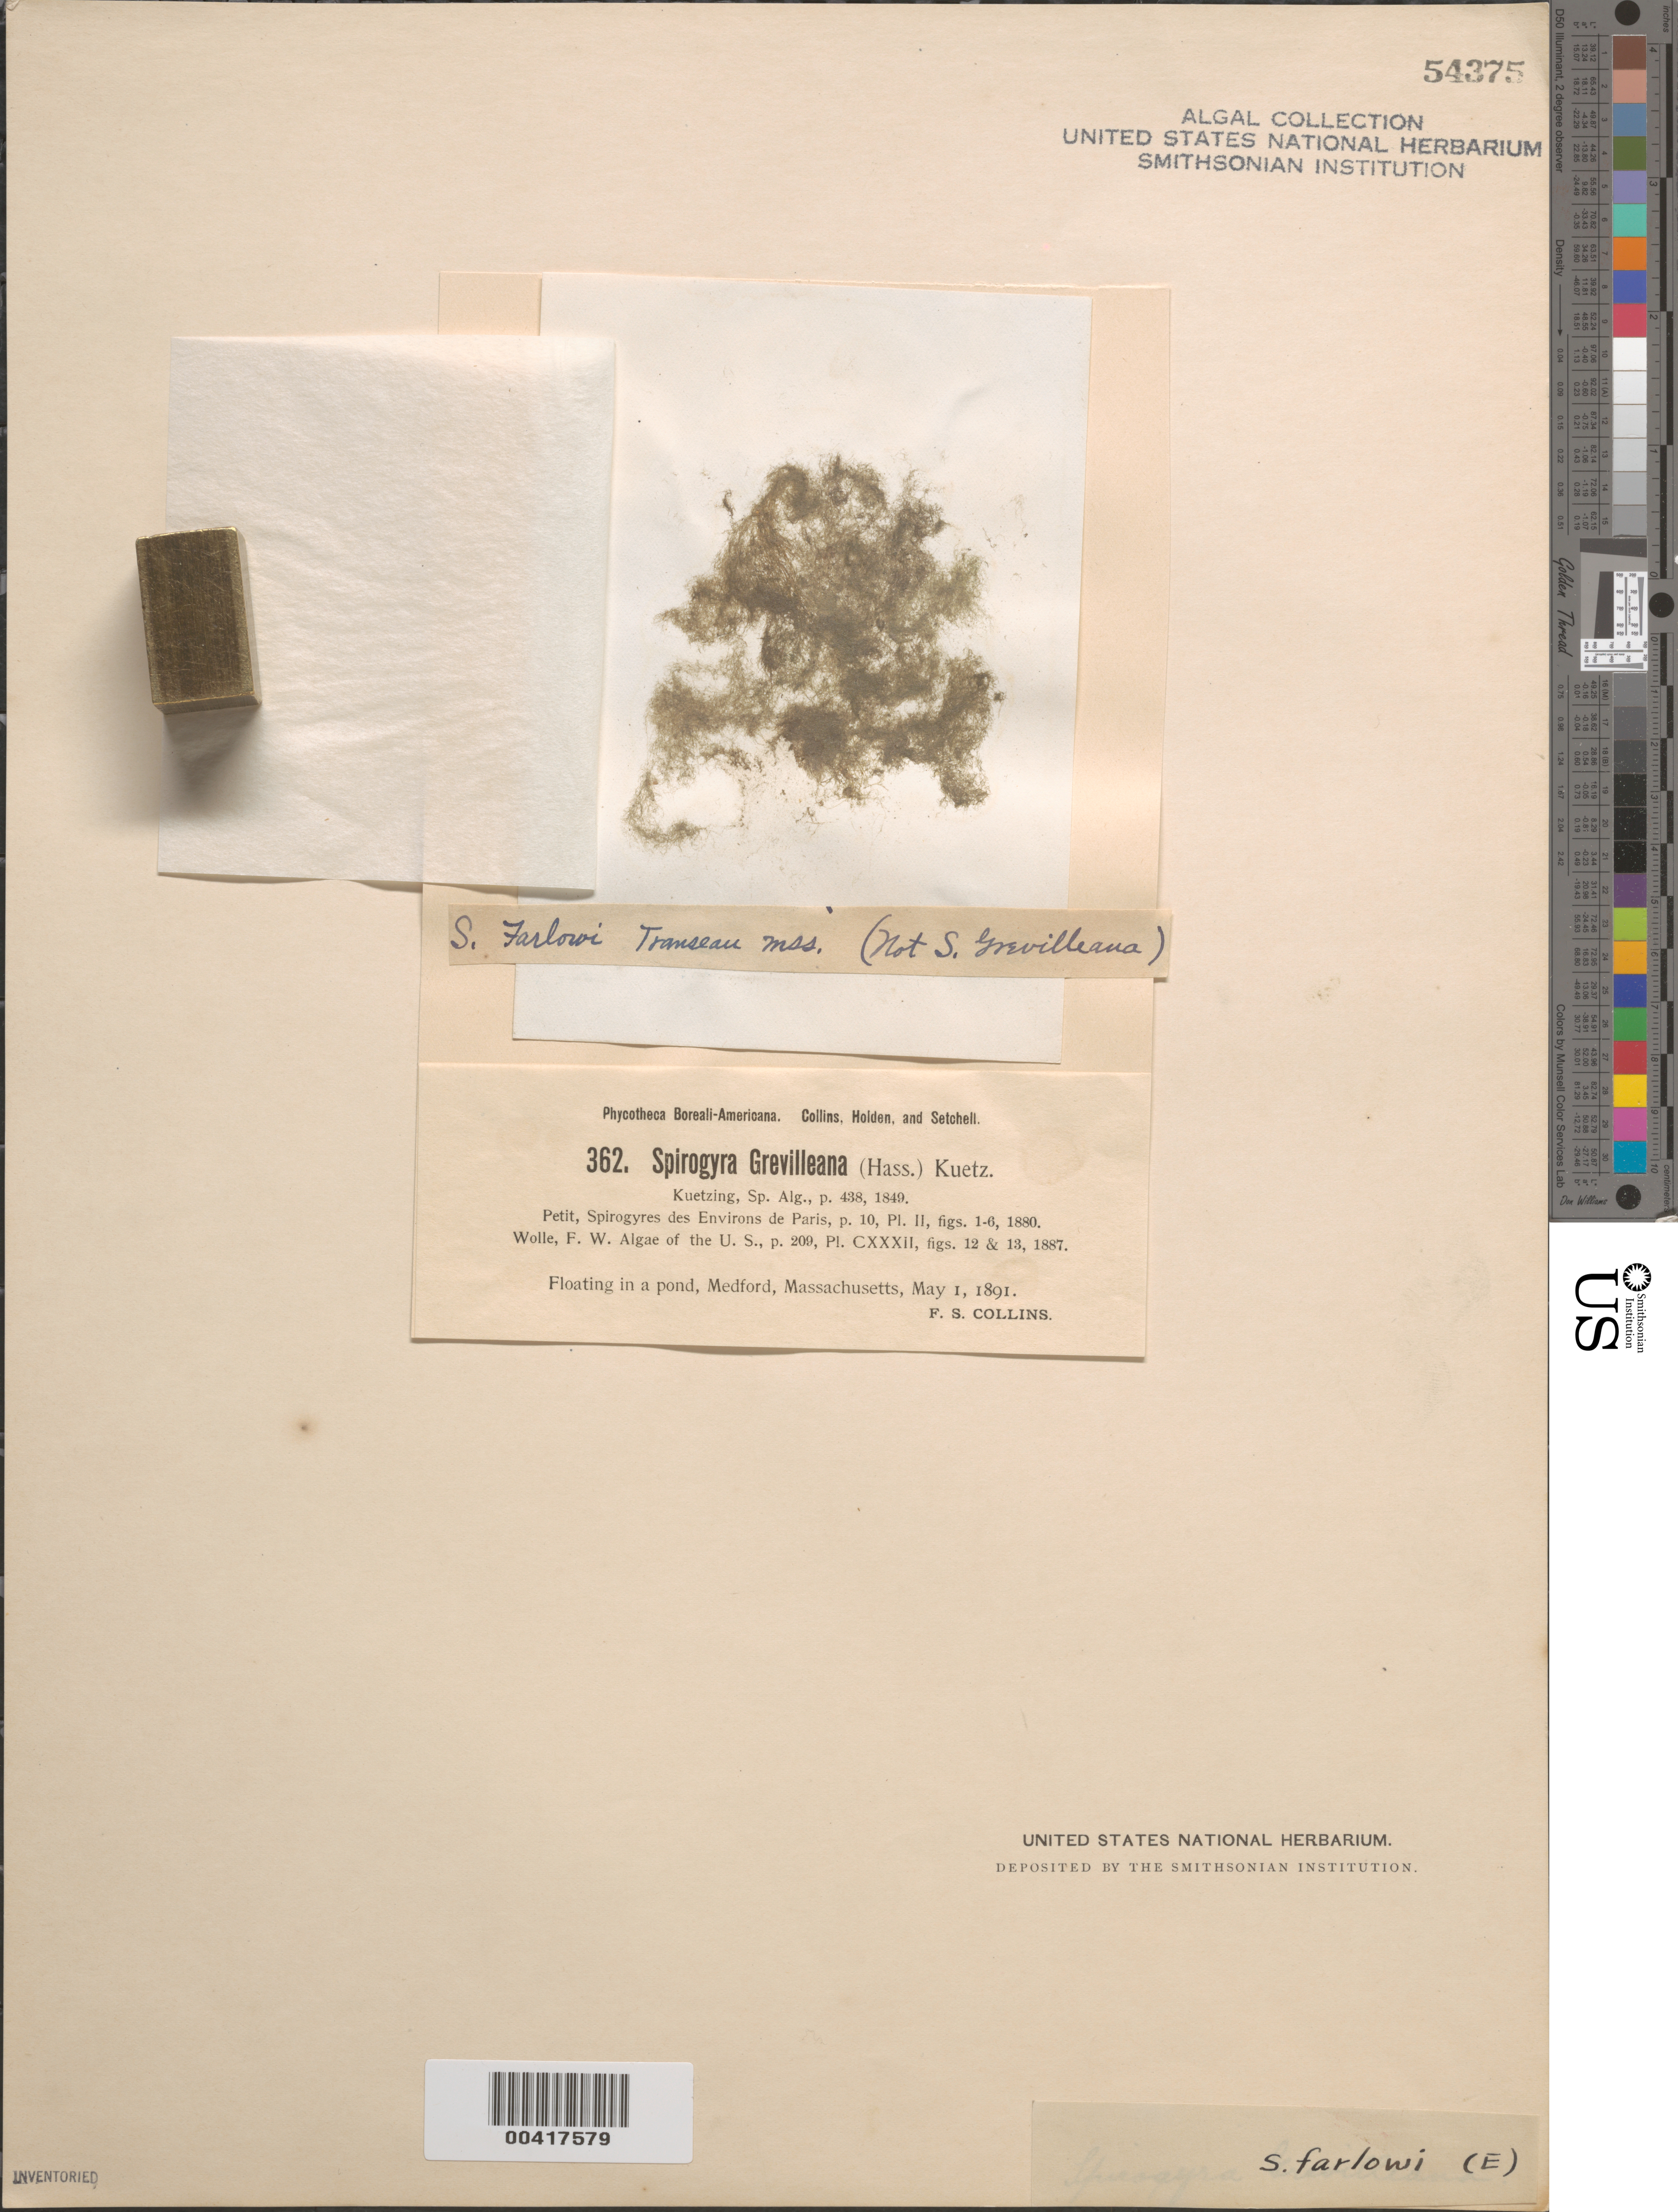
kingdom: Plantae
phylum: Charophyta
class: Zygnematophyceae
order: Zygnematales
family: Zygnemataceae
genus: Spirogyra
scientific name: Spirogyra farlowi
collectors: F. Collins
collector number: PB-A 362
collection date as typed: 01 May 1891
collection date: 1891-05-01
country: United States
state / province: Massachusetts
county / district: Middlesex County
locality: Medford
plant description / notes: Collins, Holden & Setchell, Phycotheca Boreali-Americana, as Spirogyra grevilleana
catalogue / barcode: US 54375